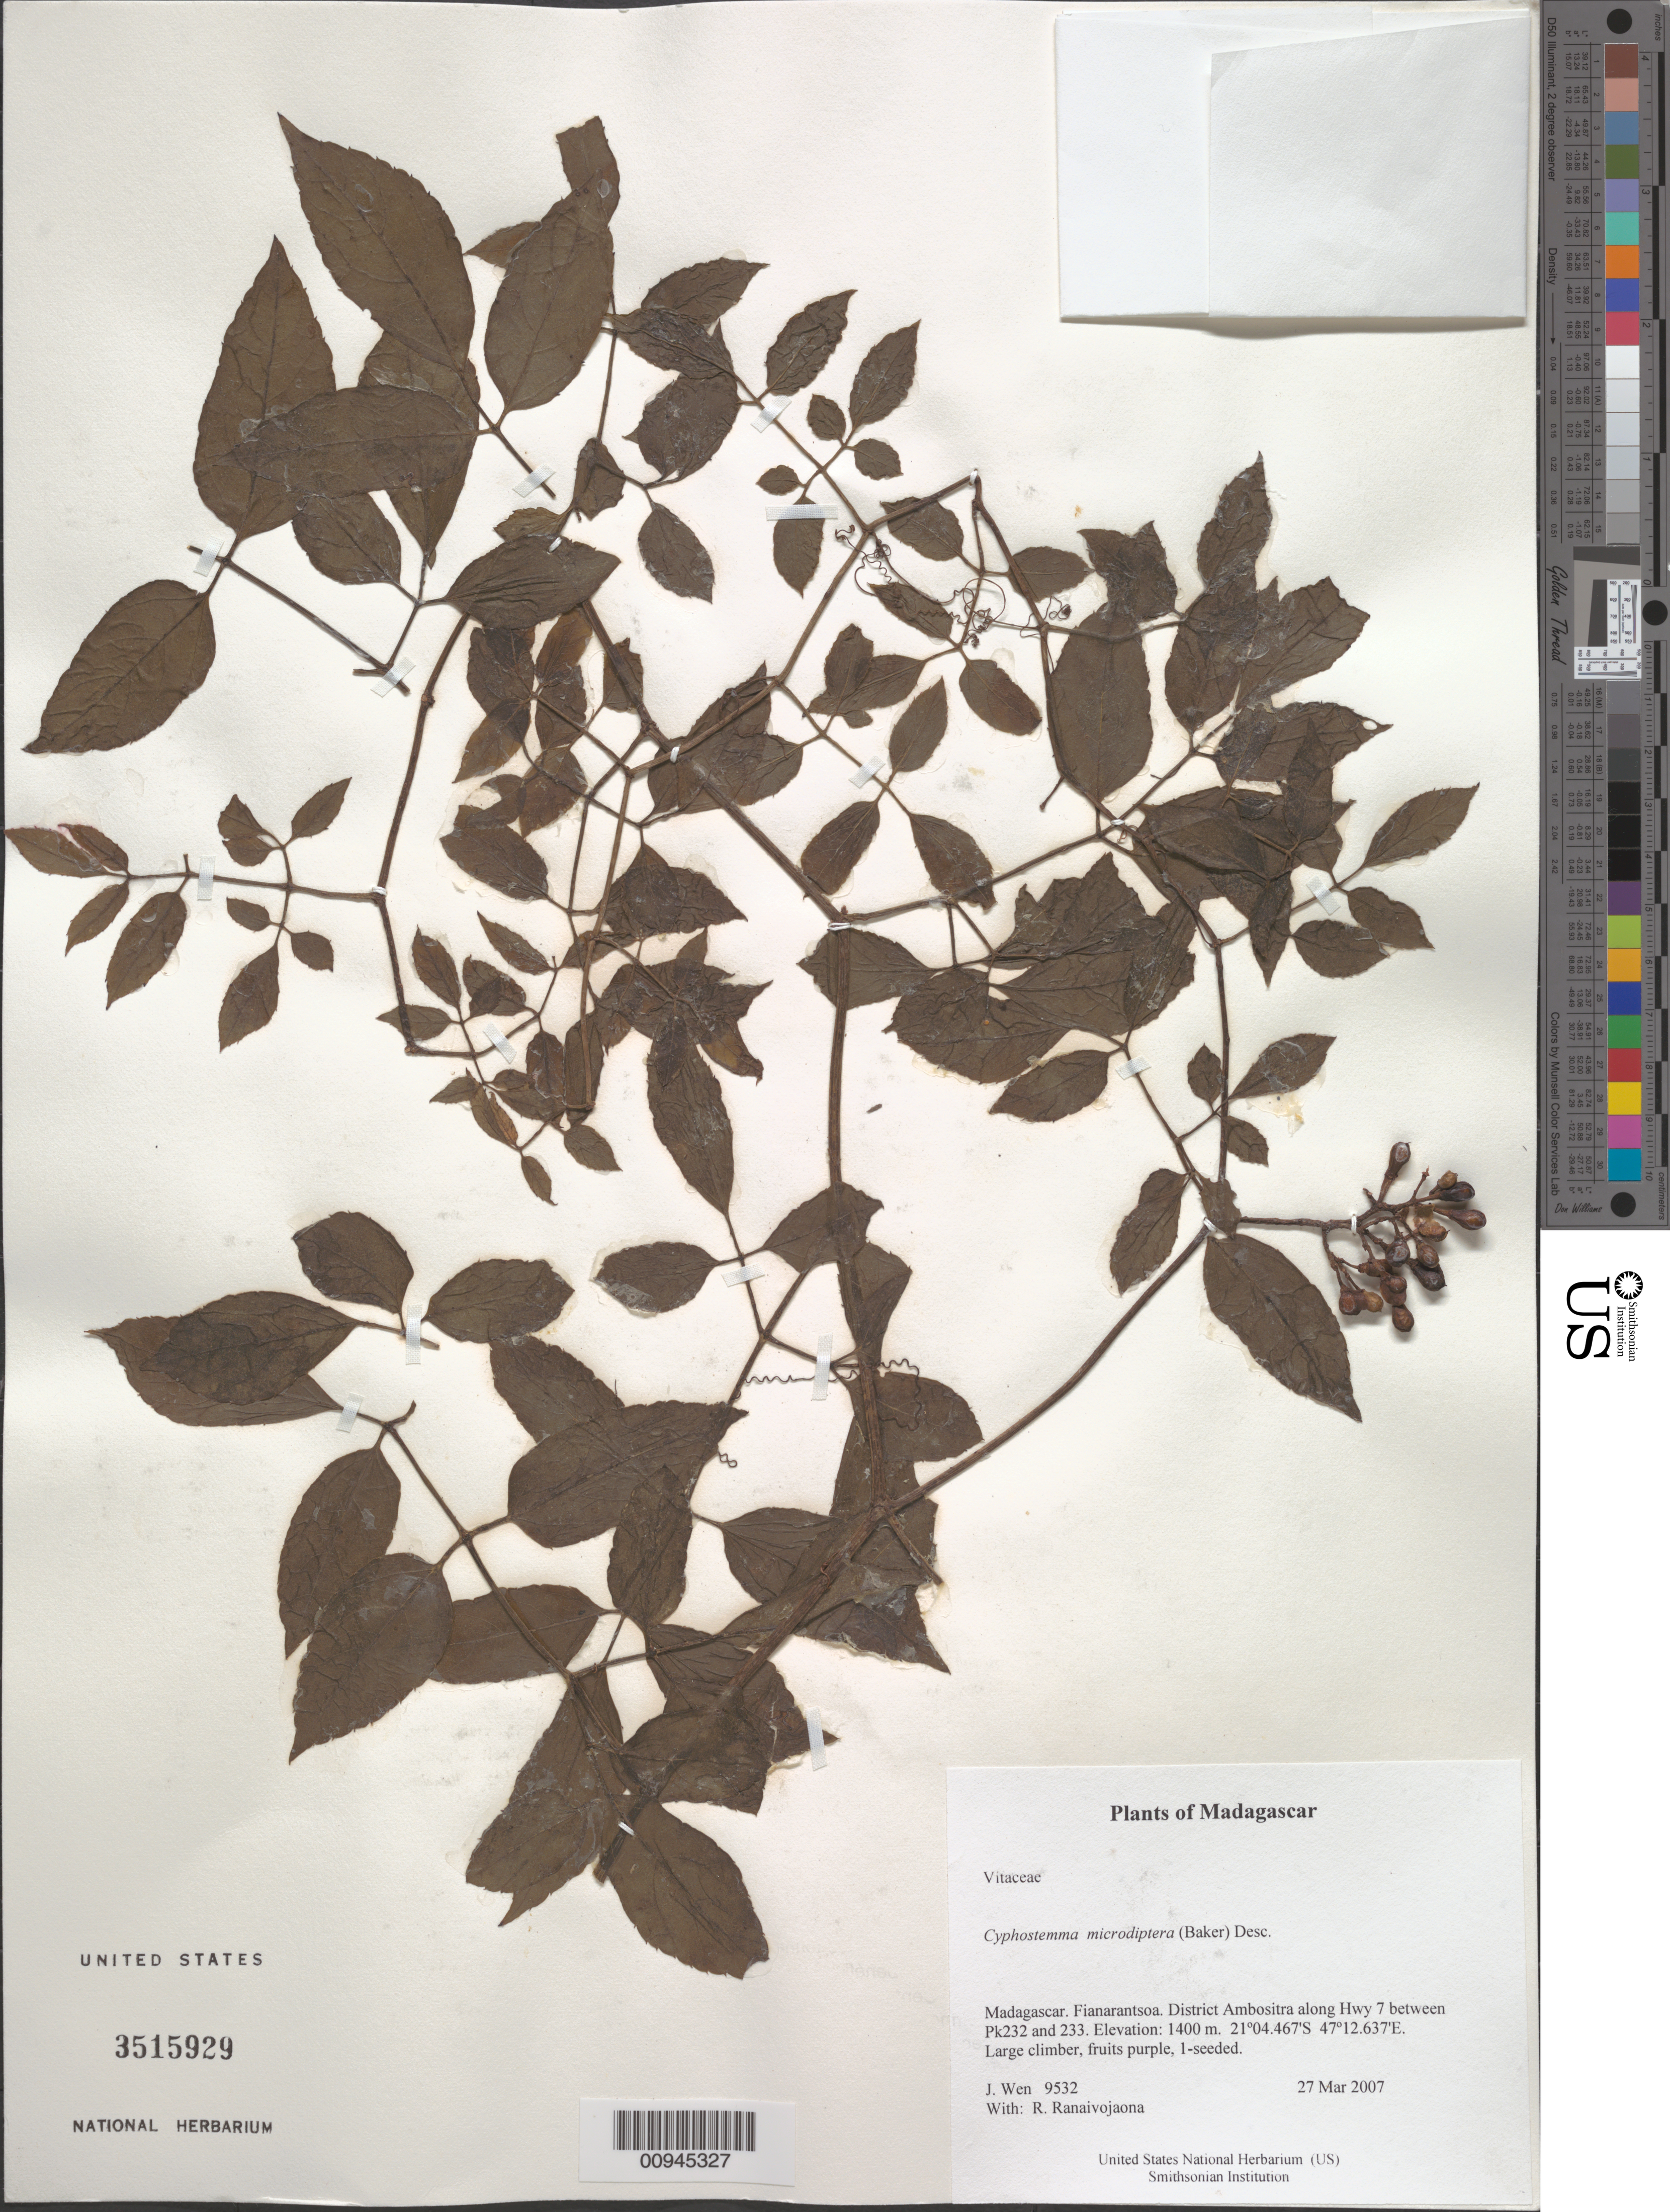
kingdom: Plantae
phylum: Tracheophyta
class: Magnoliopsida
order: Vitales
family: Vitaceae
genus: Cyphostemma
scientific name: Cyphostemma microdiptera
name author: (Baker) Desc.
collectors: J. Wen & R. Ranaivojaona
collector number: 9532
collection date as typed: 27 Mar 2007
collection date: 2007-03-27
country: Madagascar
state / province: Amoron'i Mania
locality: District Ambositra along Hwy 7 between Pk232 and 233.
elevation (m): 1400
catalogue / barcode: US 3515929